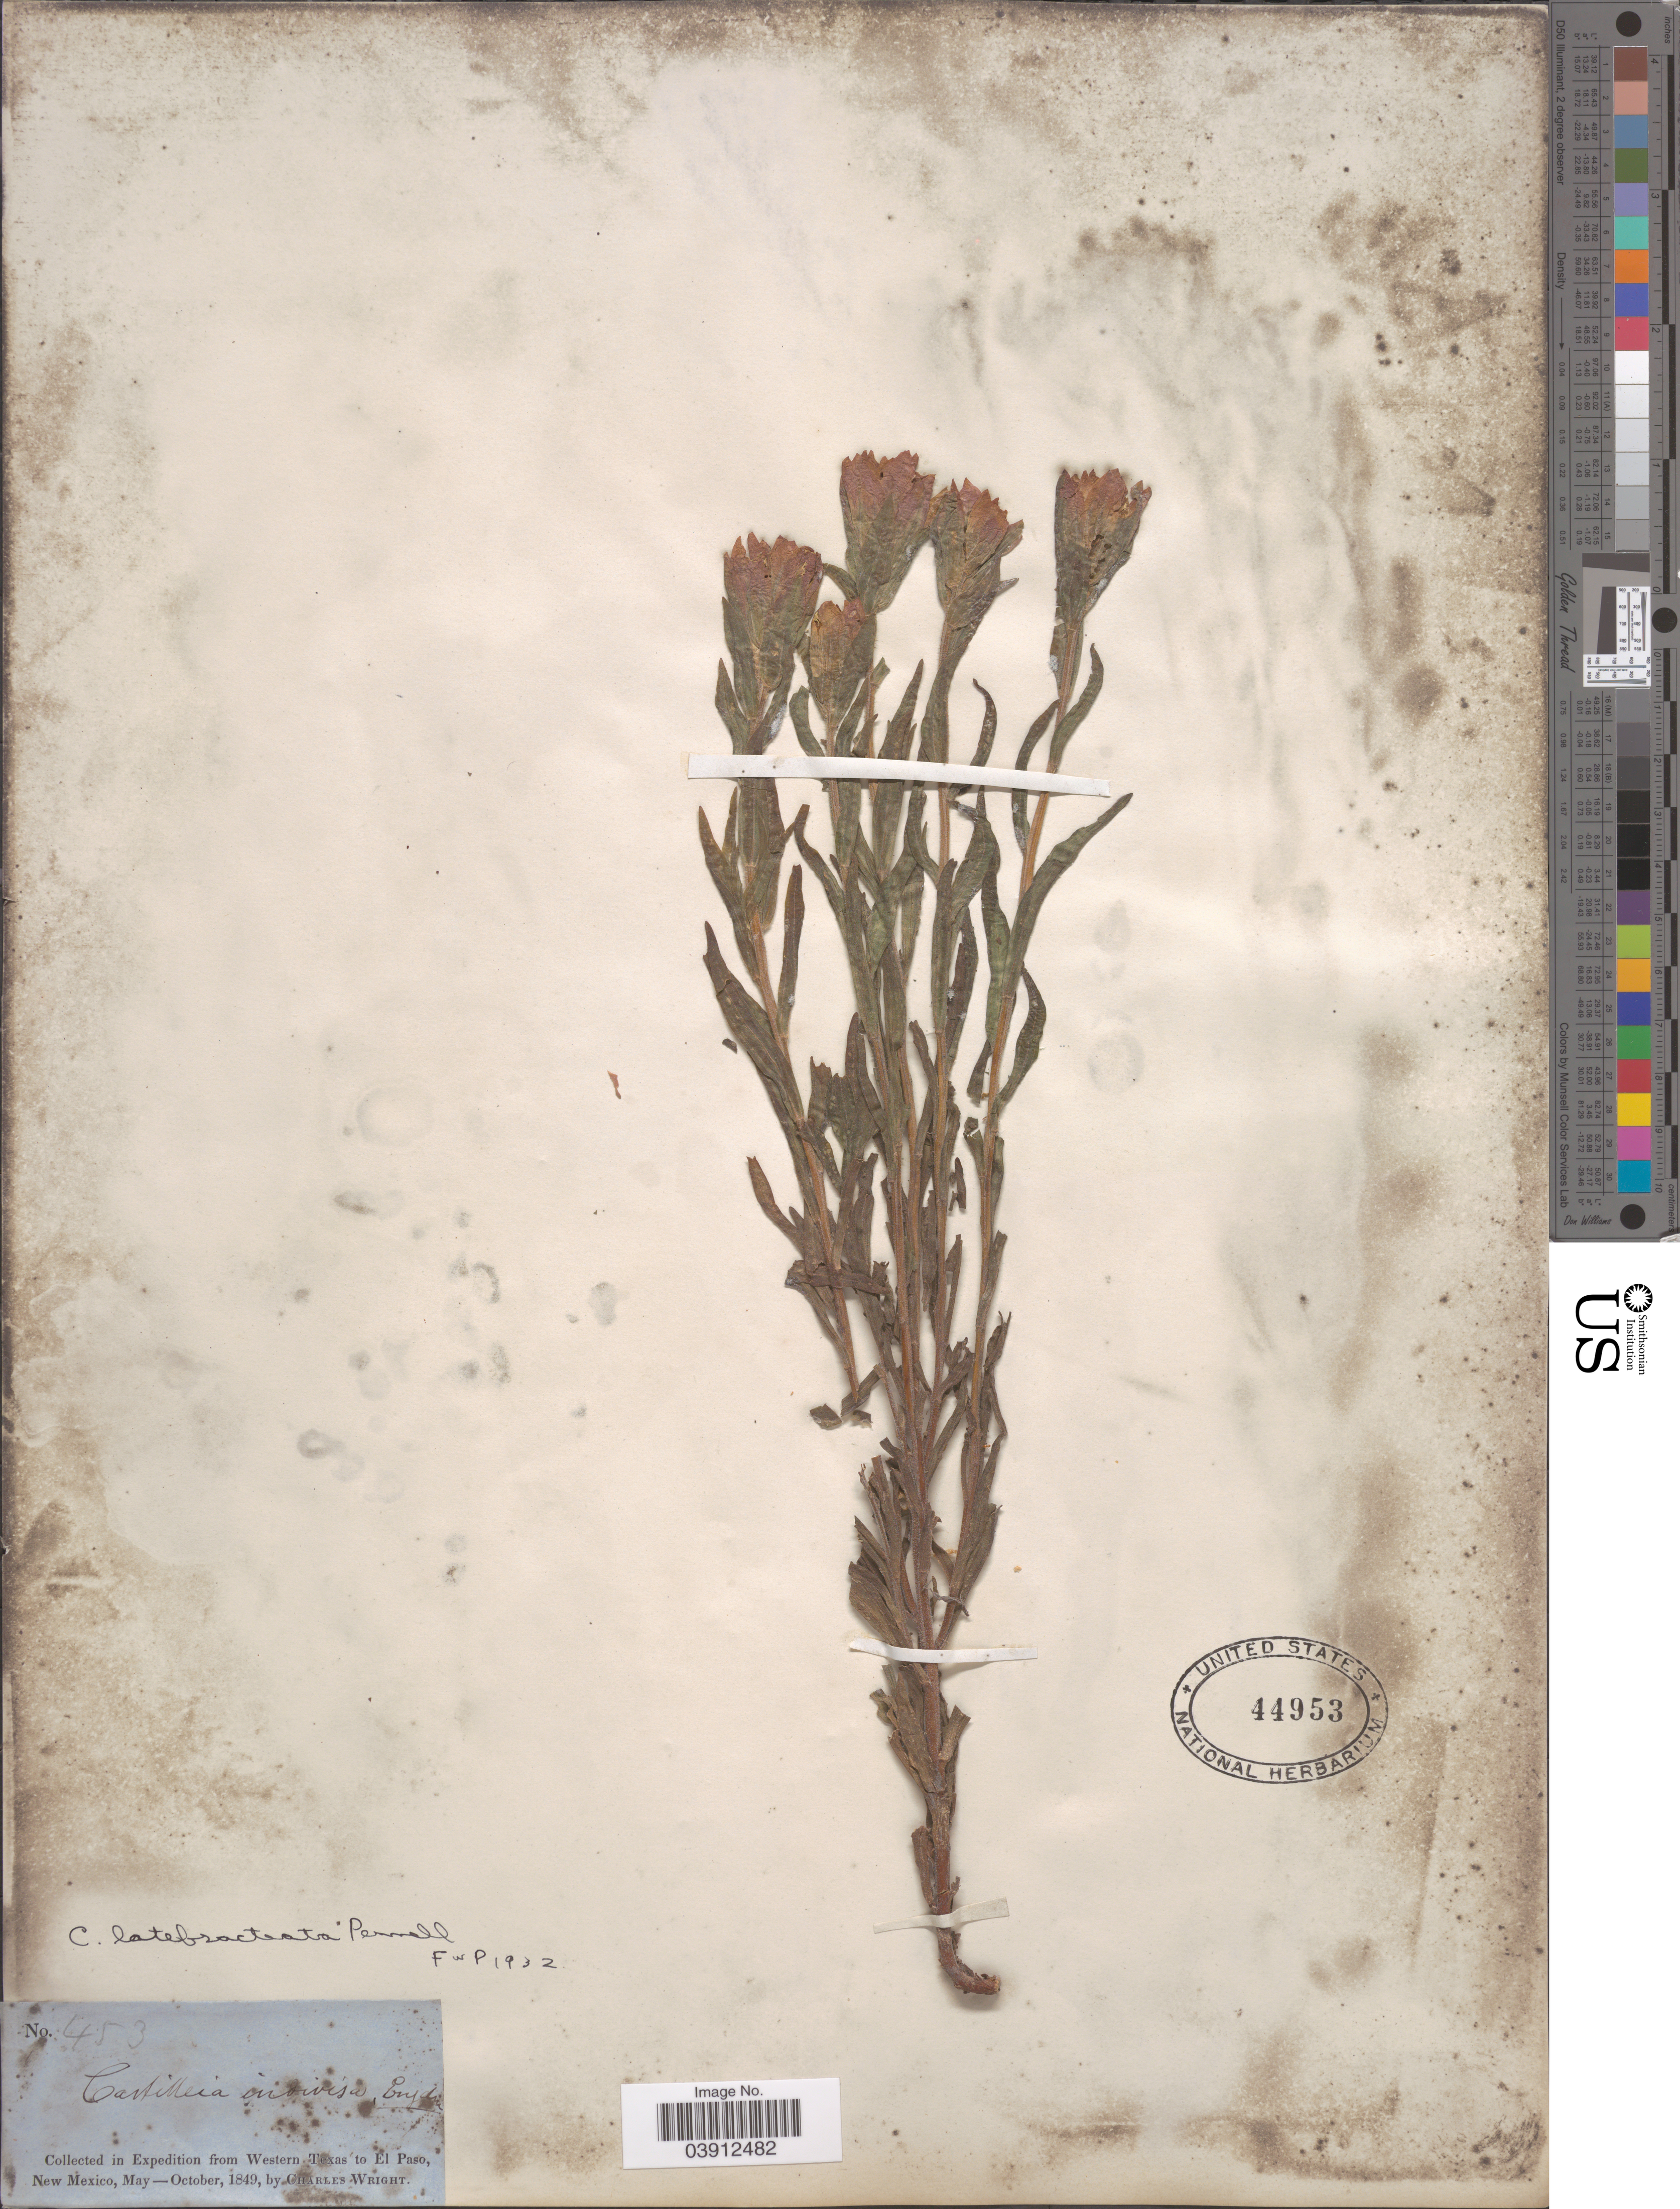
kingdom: Plantae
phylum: Tracheophyta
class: Magnoliopsida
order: Lamiales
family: Orobanchaceae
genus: Castilleja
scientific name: Castilleja latebracteata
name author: Pennell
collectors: C. Wright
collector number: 453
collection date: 1849-05/1849-10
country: United States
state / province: New Mexico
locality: Western Texas to El Paso, New Mexico.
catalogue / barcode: US 44953